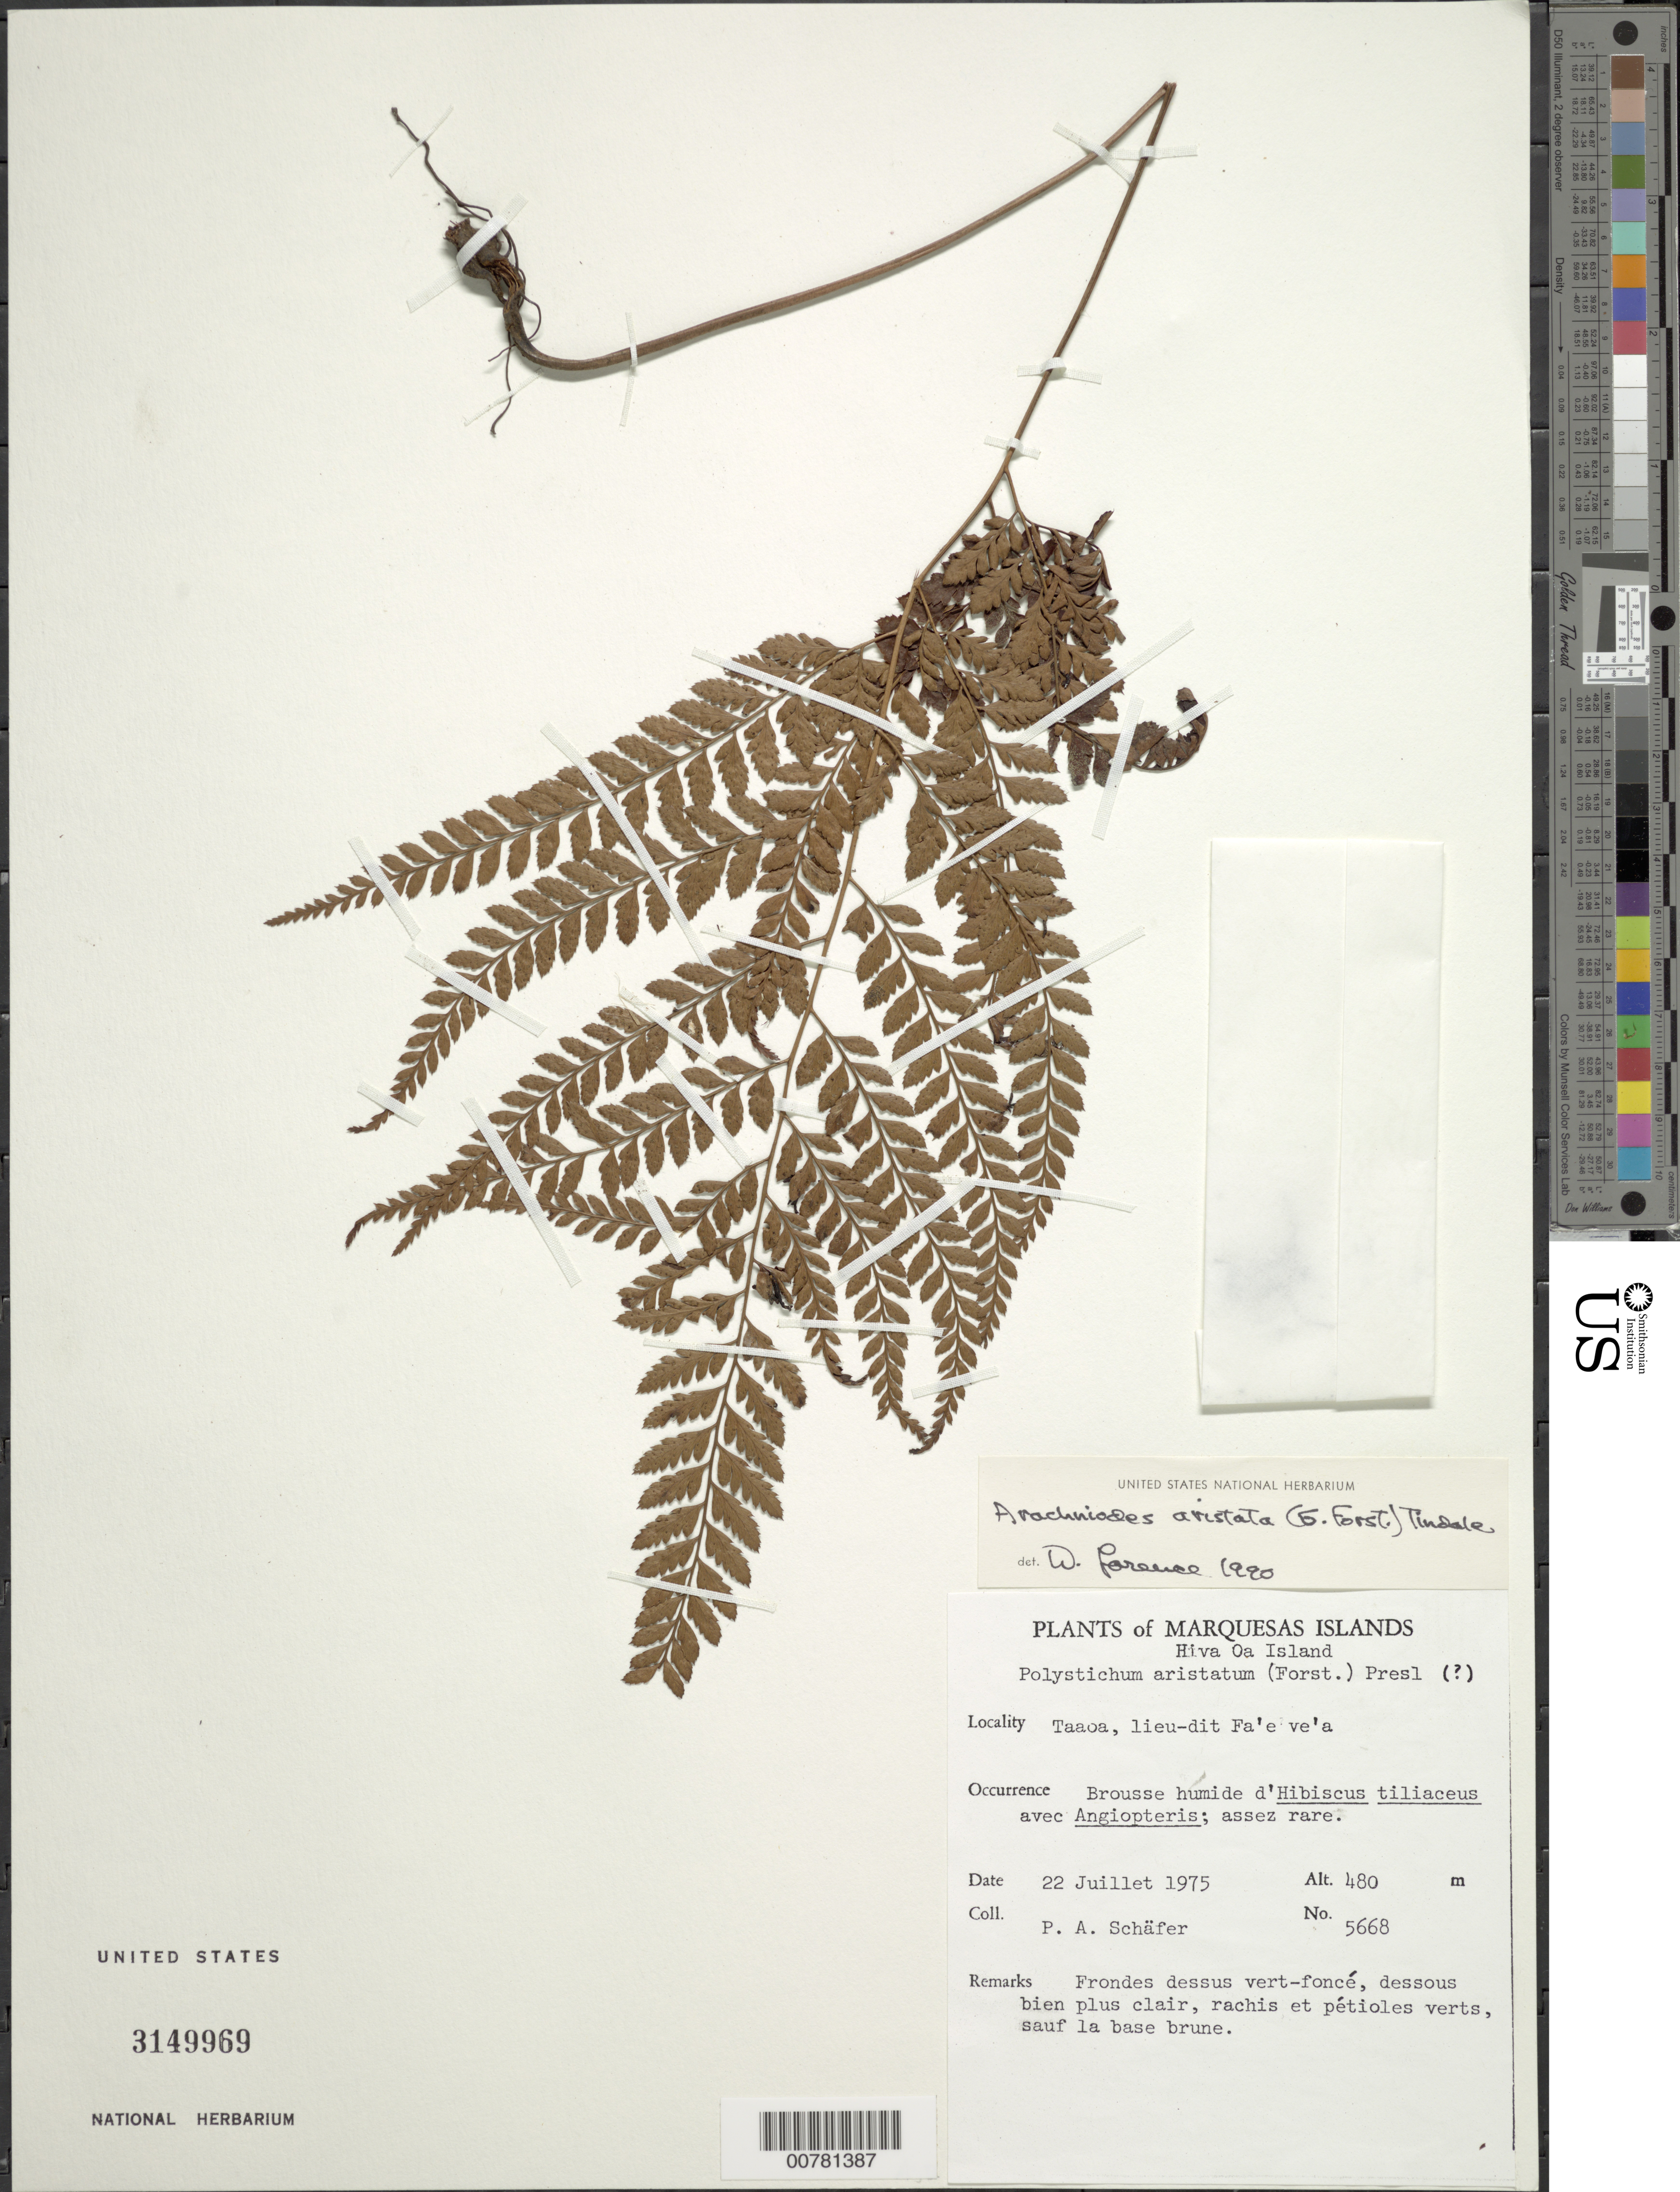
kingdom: Plantae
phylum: Tracheophyta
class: Polypodiopsida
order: Polypodiales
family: Dryopteridaceae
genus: Arachniodes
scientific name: Arachniodes aristata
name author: (G. Forst.) Tindale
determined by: Lorence, David H., (PTBG), National Tropical Botanical Garden (UNITED STATES)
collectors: P. A. Schäfer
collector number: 5668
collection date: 1975-07-22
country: French Polynesia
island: Hiva Oa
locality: Taaoa, lieu-dit Fa'e ve'a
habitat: Brousse humide d'Hibiscus tiliaceus avec Angiopteris; assez rare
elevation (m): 480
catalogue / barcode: US 3149969